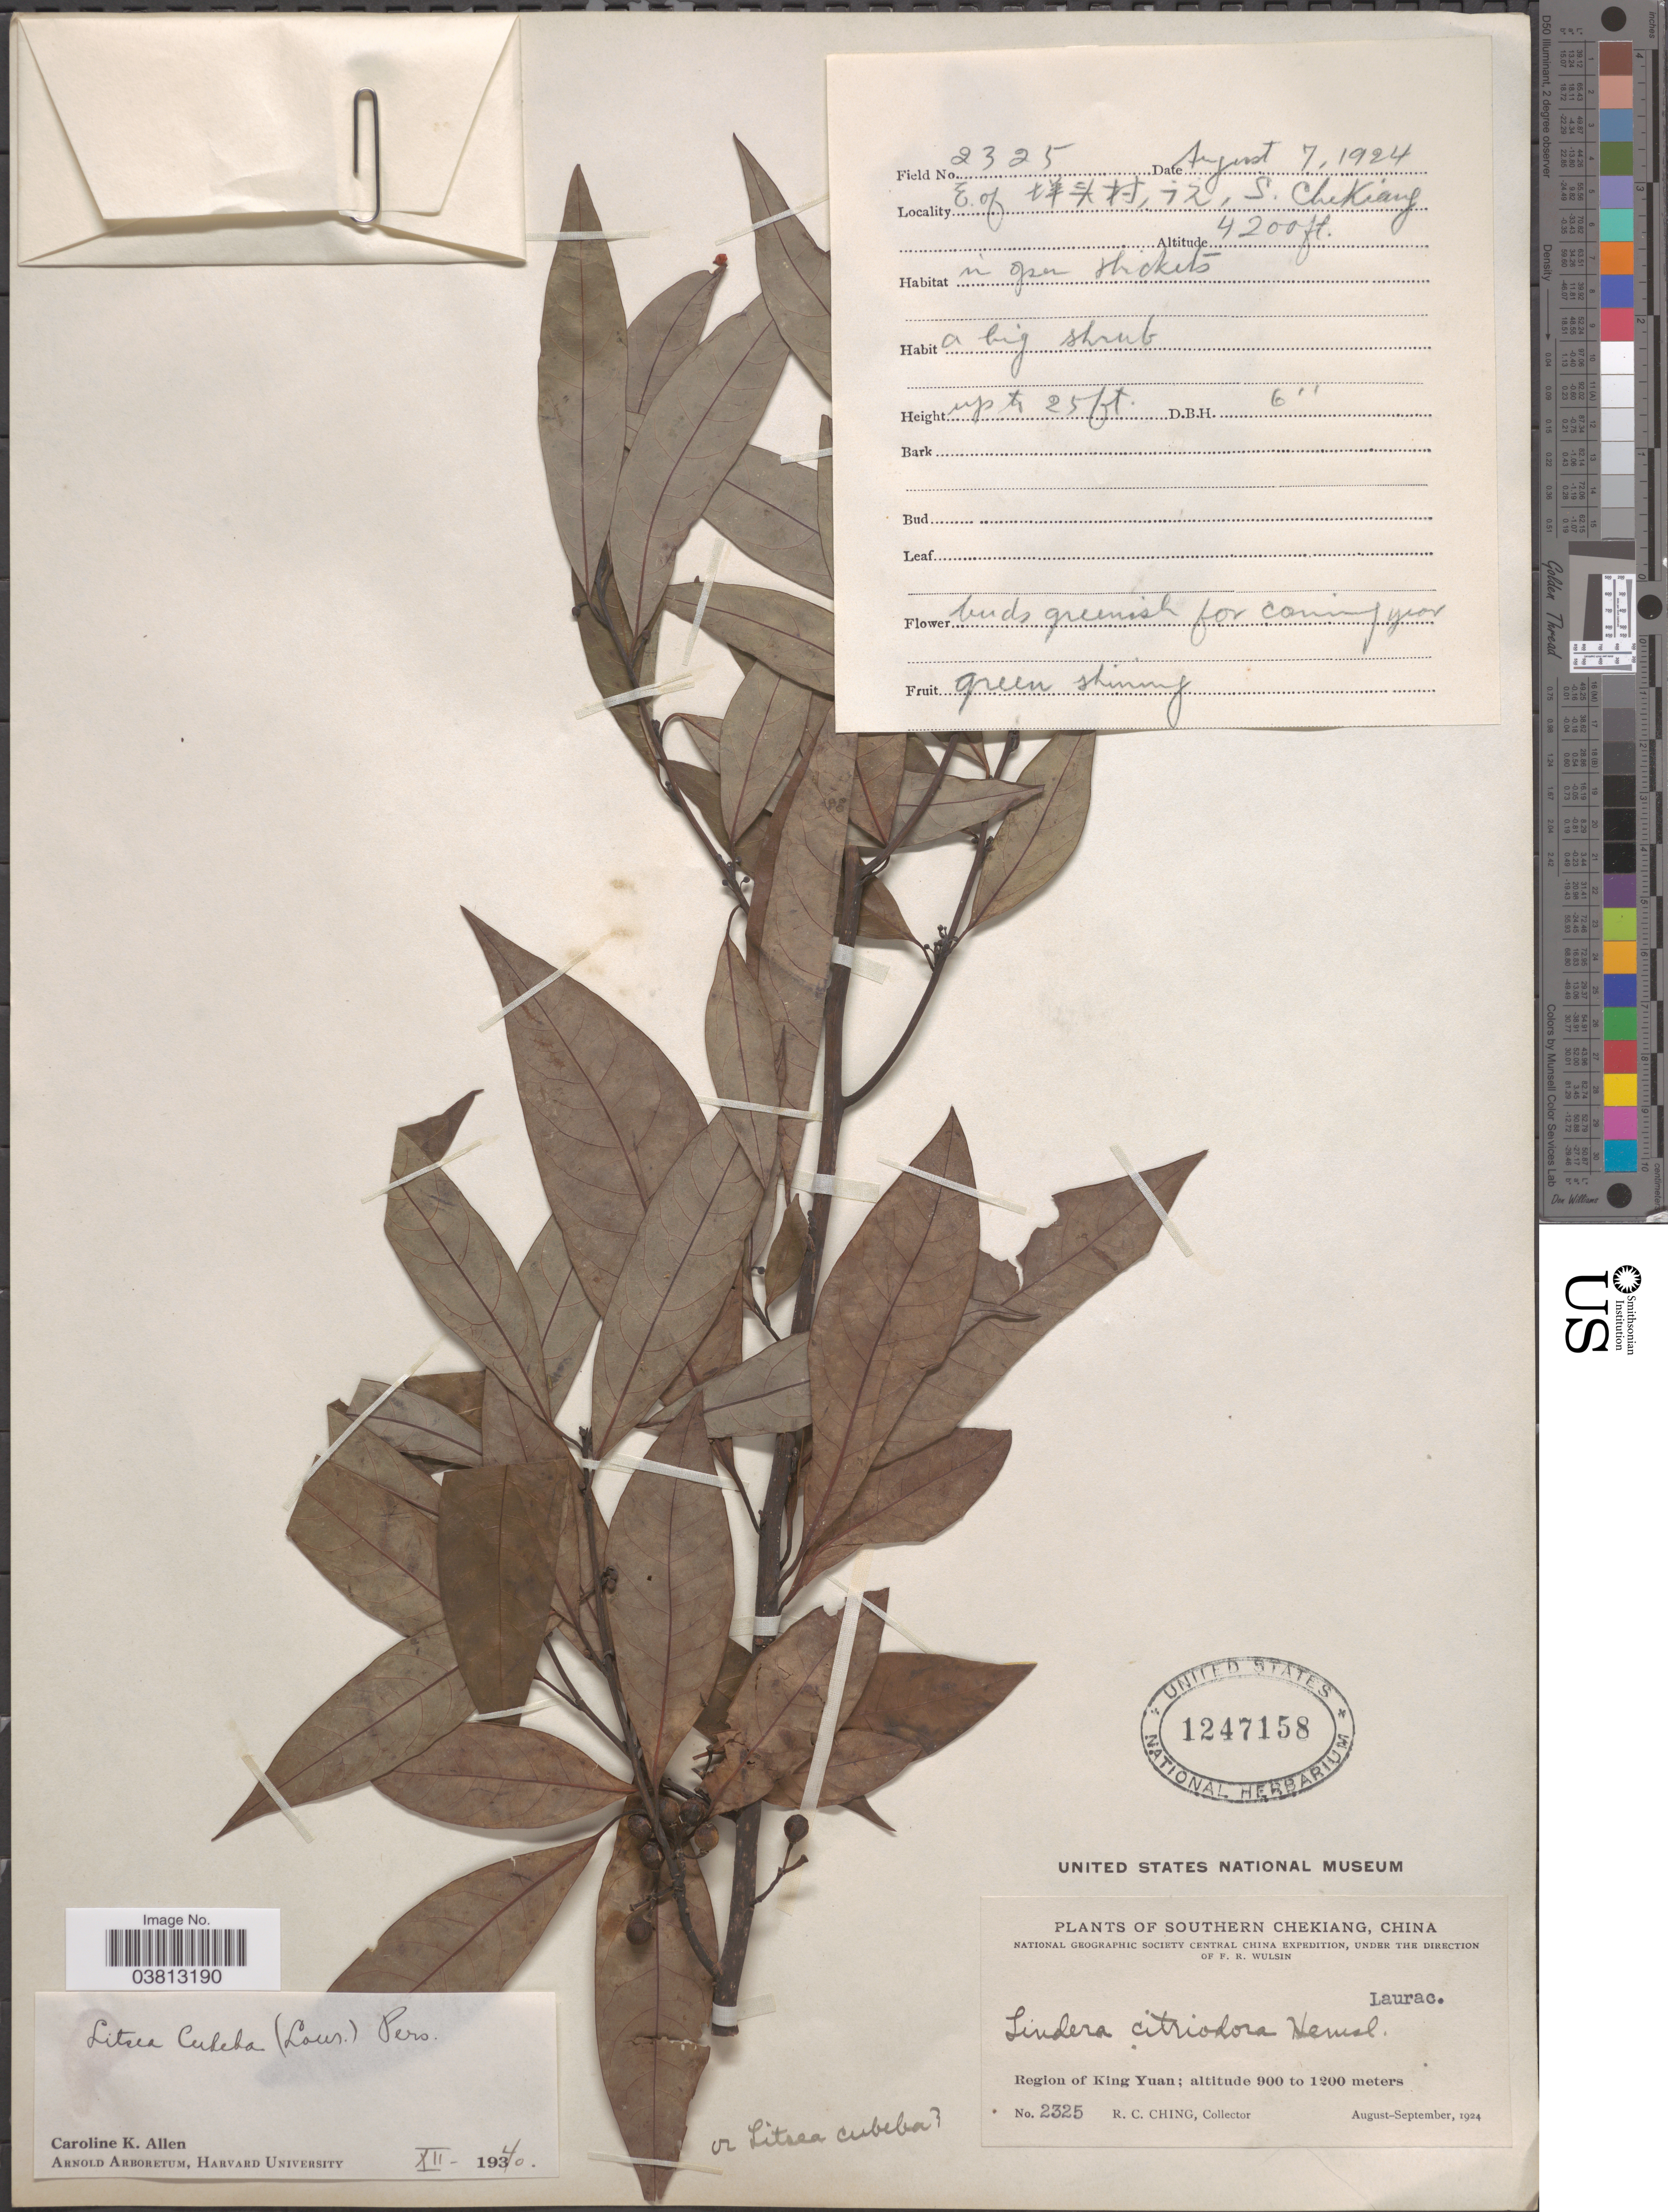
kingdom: Plantae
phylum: Tracheophyta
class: Magnoliopsida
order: Laurales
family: Lauraceae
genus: Litsea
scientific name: Litsea cubeba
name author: (Lour.) Pers.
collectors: R. C. Ching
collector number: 2325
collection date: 1924-08-07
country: China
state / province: Zhejiang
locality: E. of X, 12, Southern Chekiang. Region of King Yuan.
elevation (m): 1280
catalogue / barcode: US 1247158